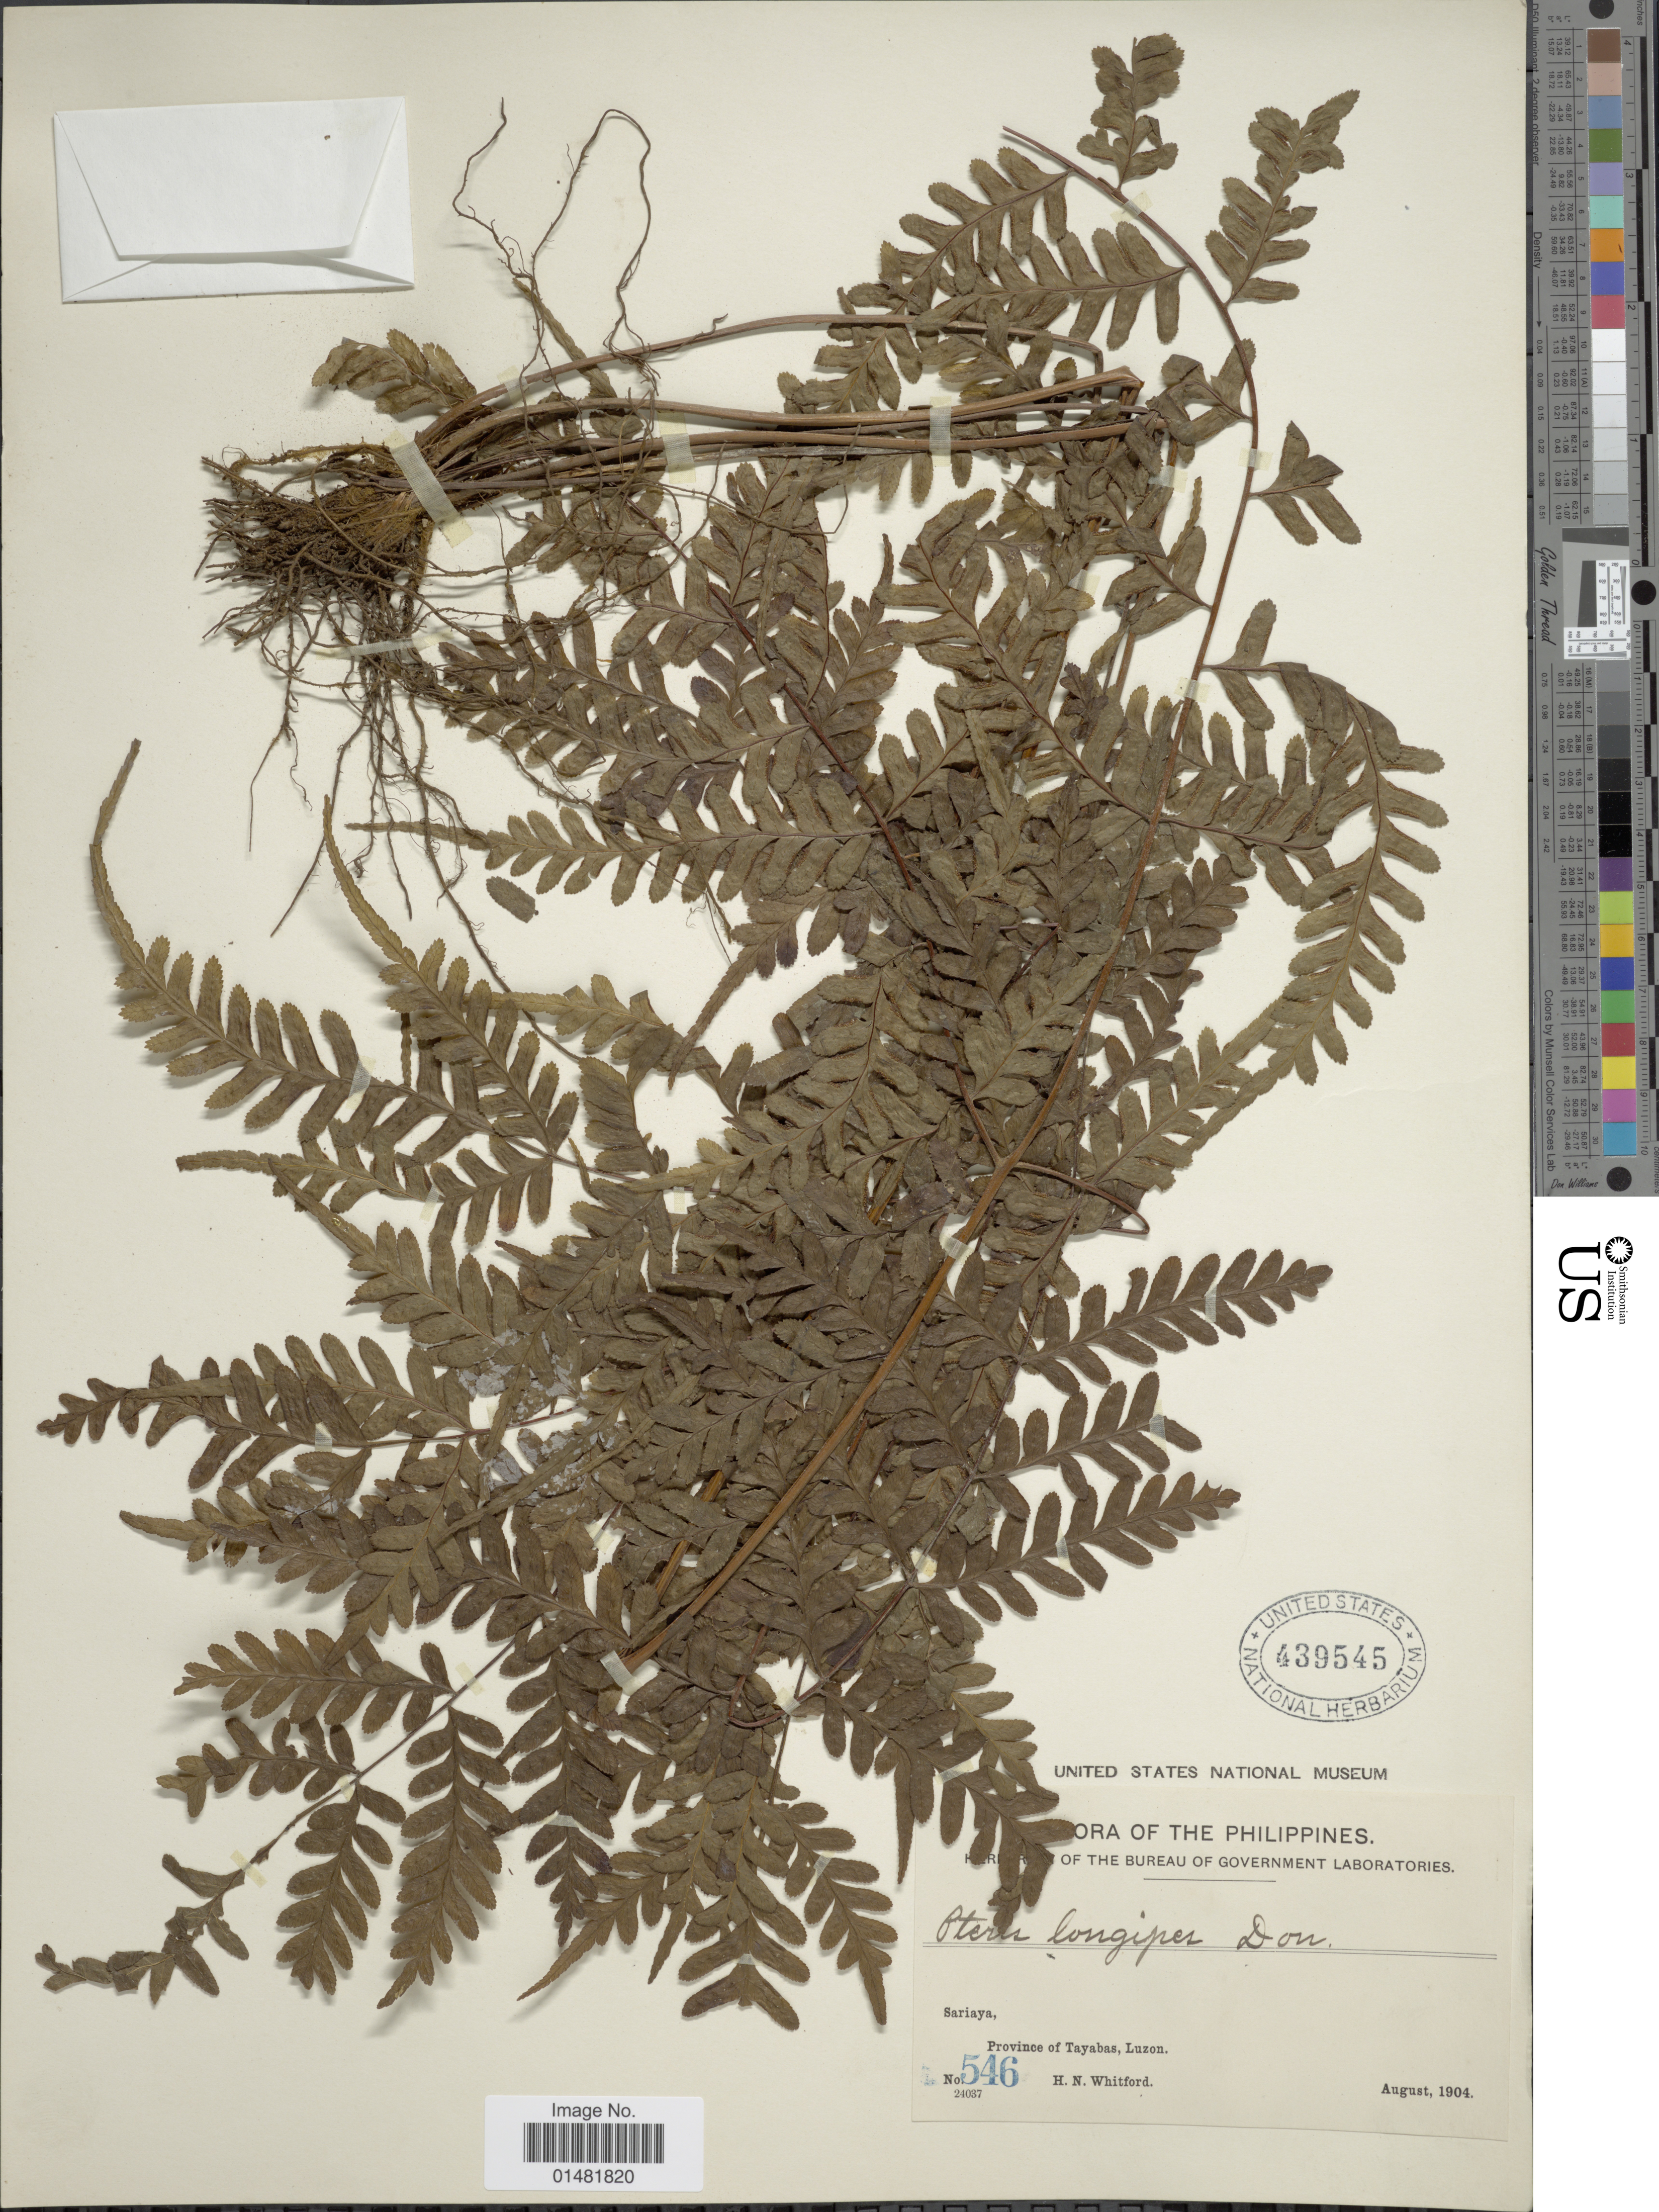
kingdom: Plantae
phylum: Tracheophyta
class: Polypodiopsida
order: Polypodiales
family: Pteridaceae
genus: Pteris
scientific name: Pteris longipes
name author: D. Don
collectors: H. N. Whitford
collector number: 546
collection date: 1904-08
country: Philippines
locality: Sariaya, Province of Tayabas, Luzon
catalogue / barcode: US 439545